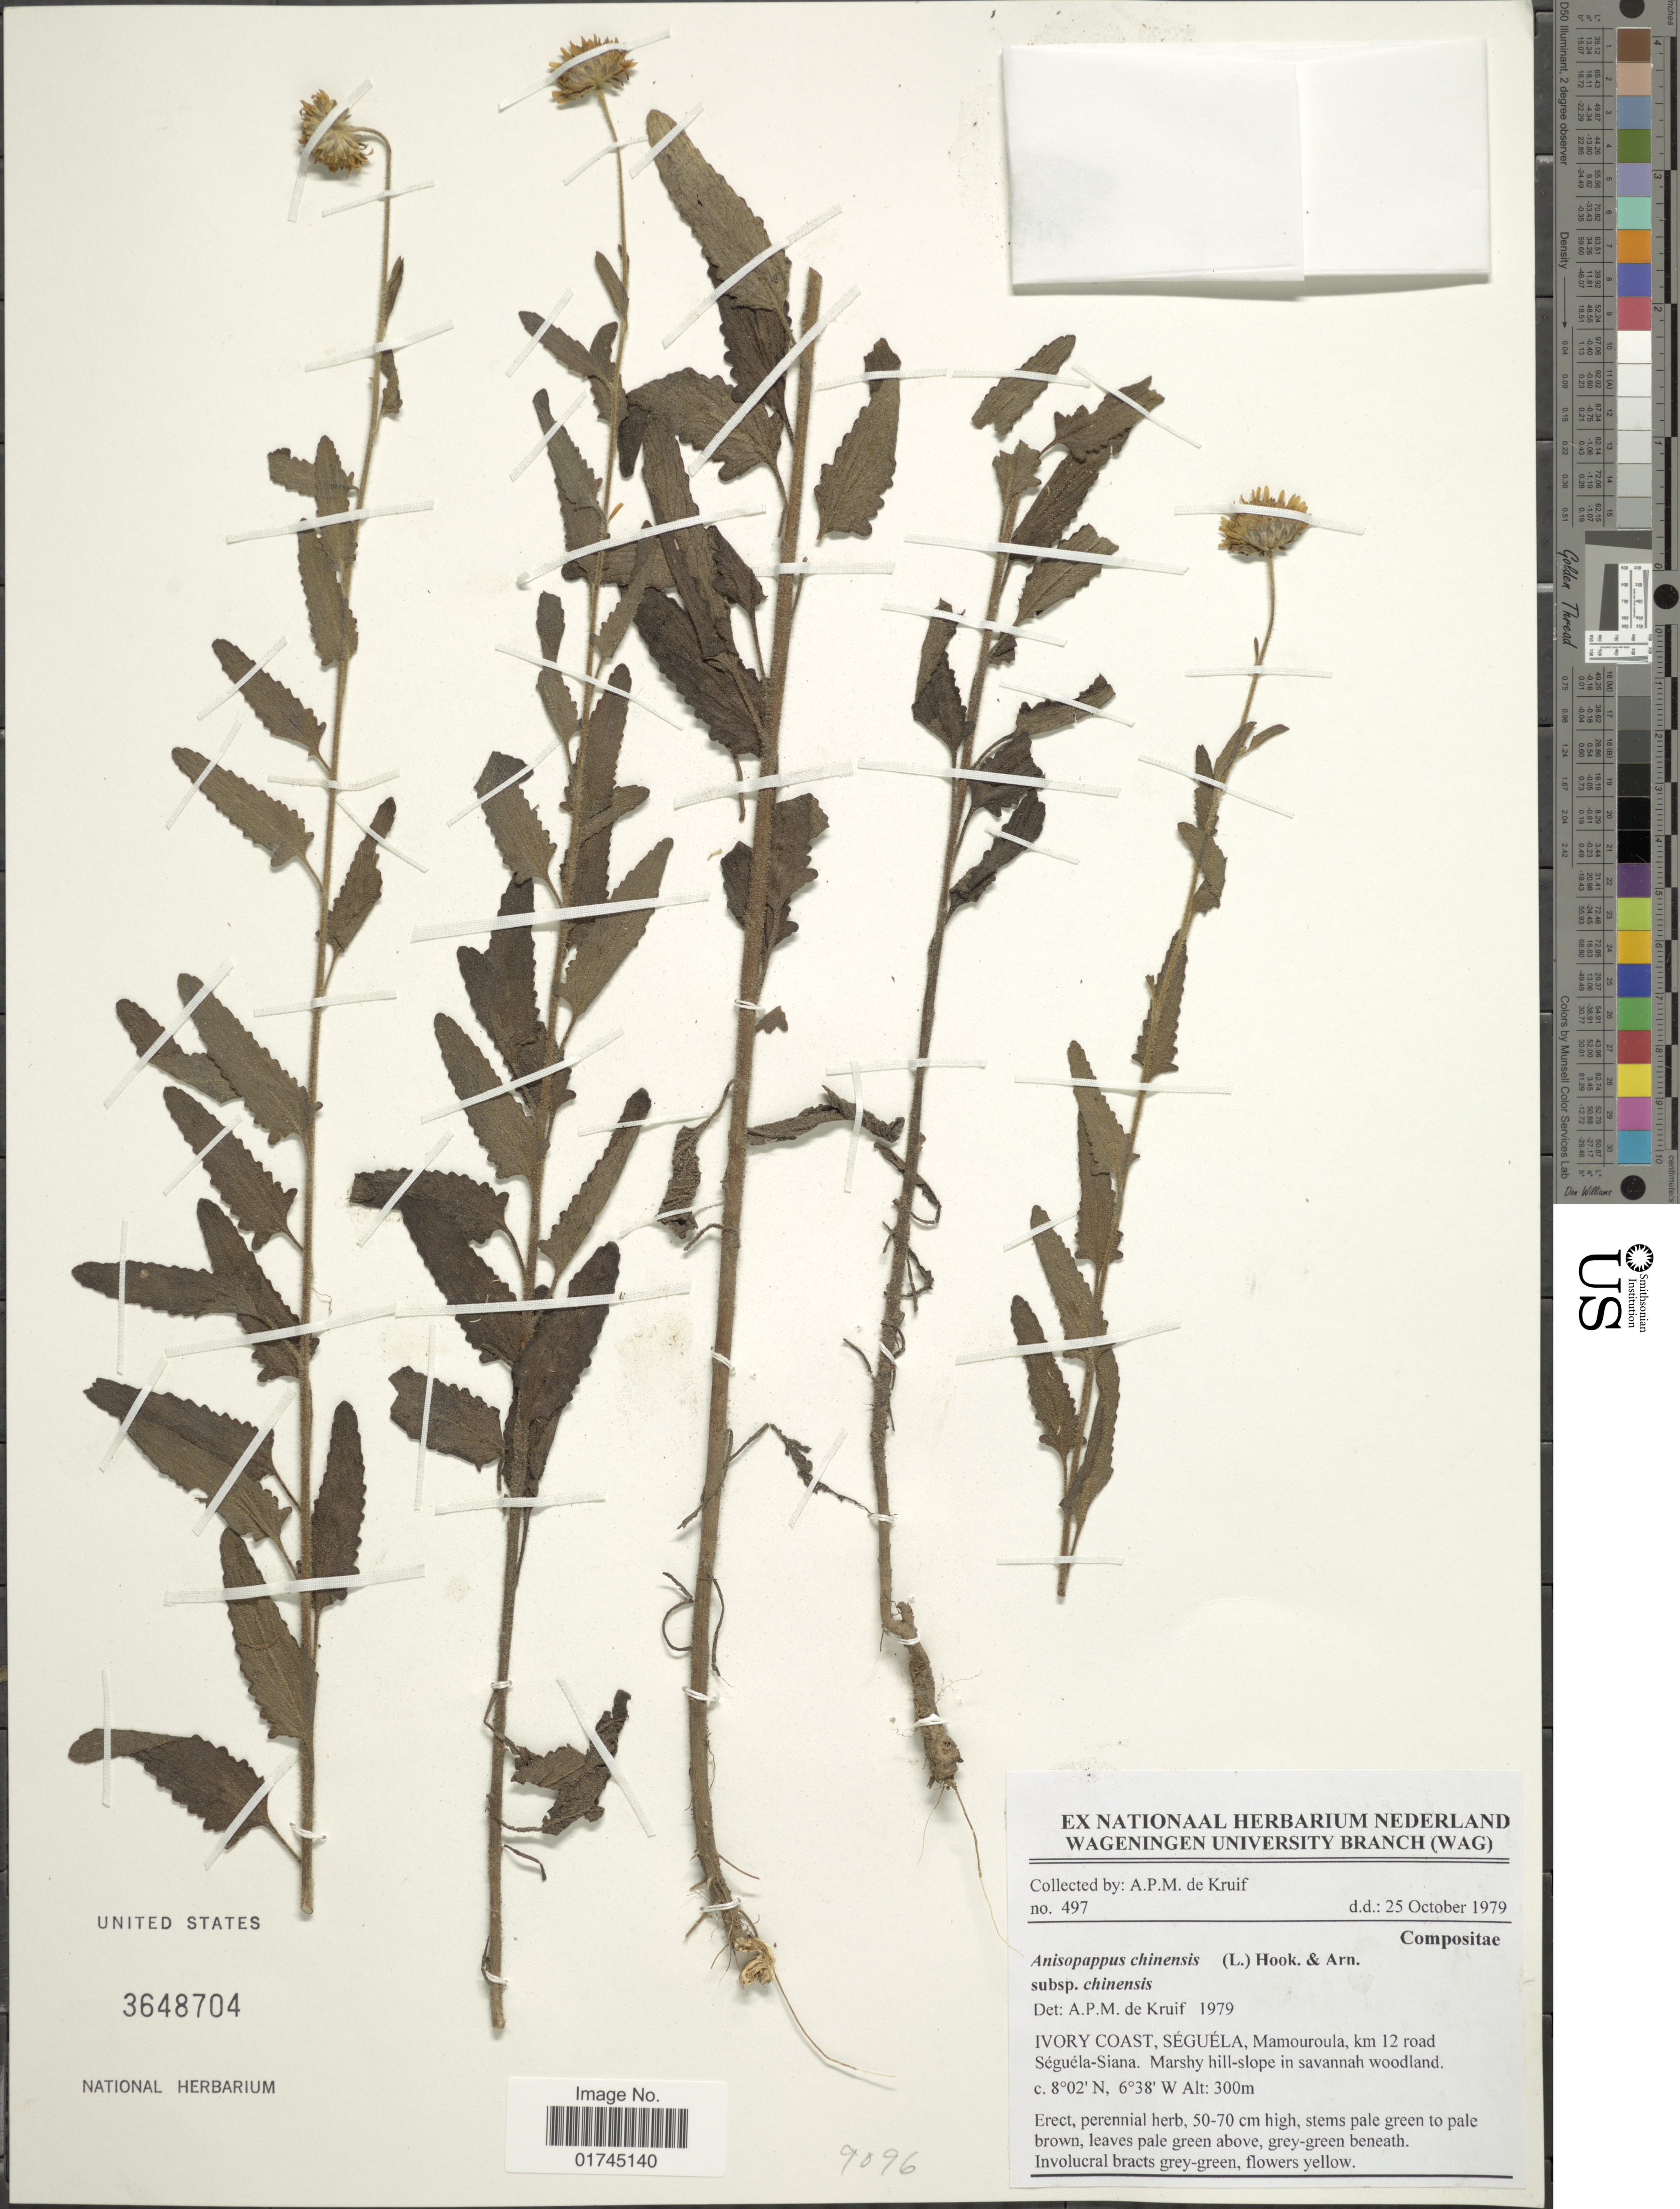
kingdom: Plantae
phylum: Tracheophyta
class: Magnoliopsida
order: Asterales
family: Asteraceae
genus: Anisopappus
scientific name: Anisopappus chinensis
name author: Hook. & Arn.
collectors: A. P. de Kruif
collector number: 497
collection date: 1979-10-25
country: Ivory Coast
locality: Séguéla, Mamouroula, km 12 road Séguéla-Siana, marshy hill-slope in savannah woodland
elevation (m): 300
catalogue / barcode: US 3648704